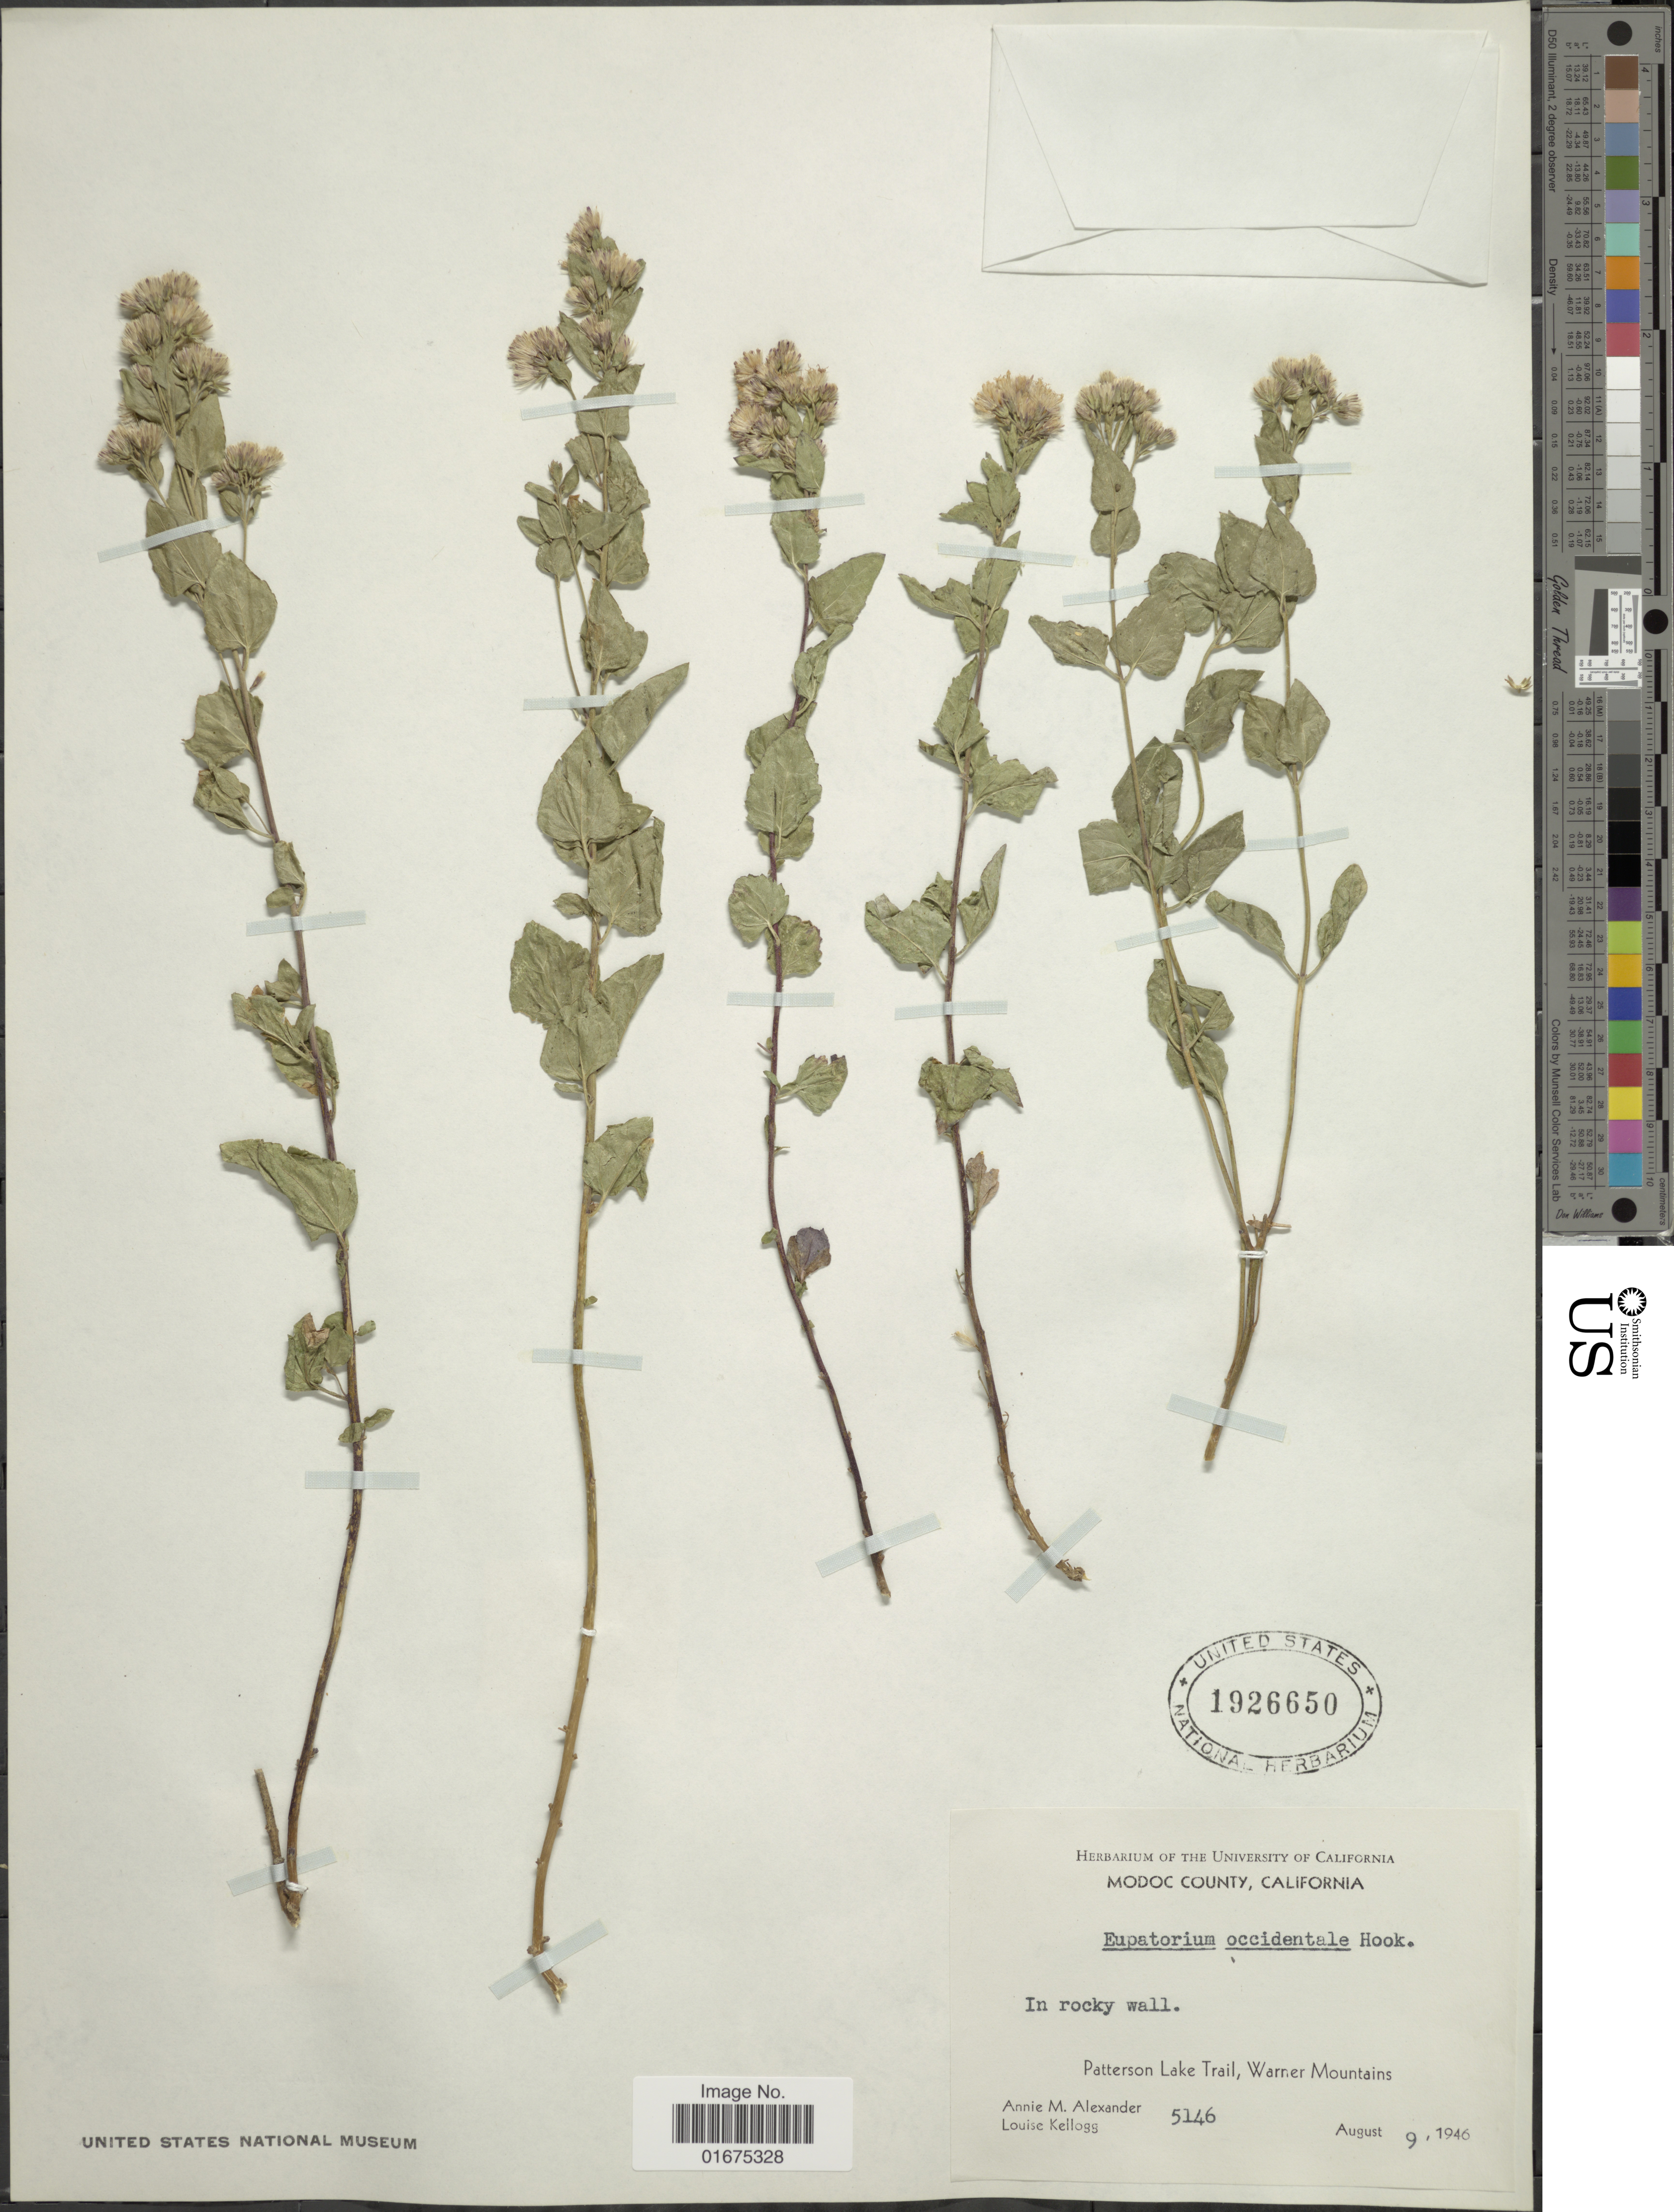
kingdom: Plantae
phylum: Tracheophyta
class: Magnoliopsida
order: Asterales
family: Asteraceae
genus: Ageratina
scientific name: Ageratina occidentalis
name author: (Hook.) R.M. King & H. Rob.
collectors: A. M. Alexander & L. Kellogg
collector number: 5146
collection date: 1946-08-09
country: United States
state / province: California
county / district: Modoc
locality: Modos County, Patterson Lake Trail, Warner Mountains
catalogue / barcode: US 1926650